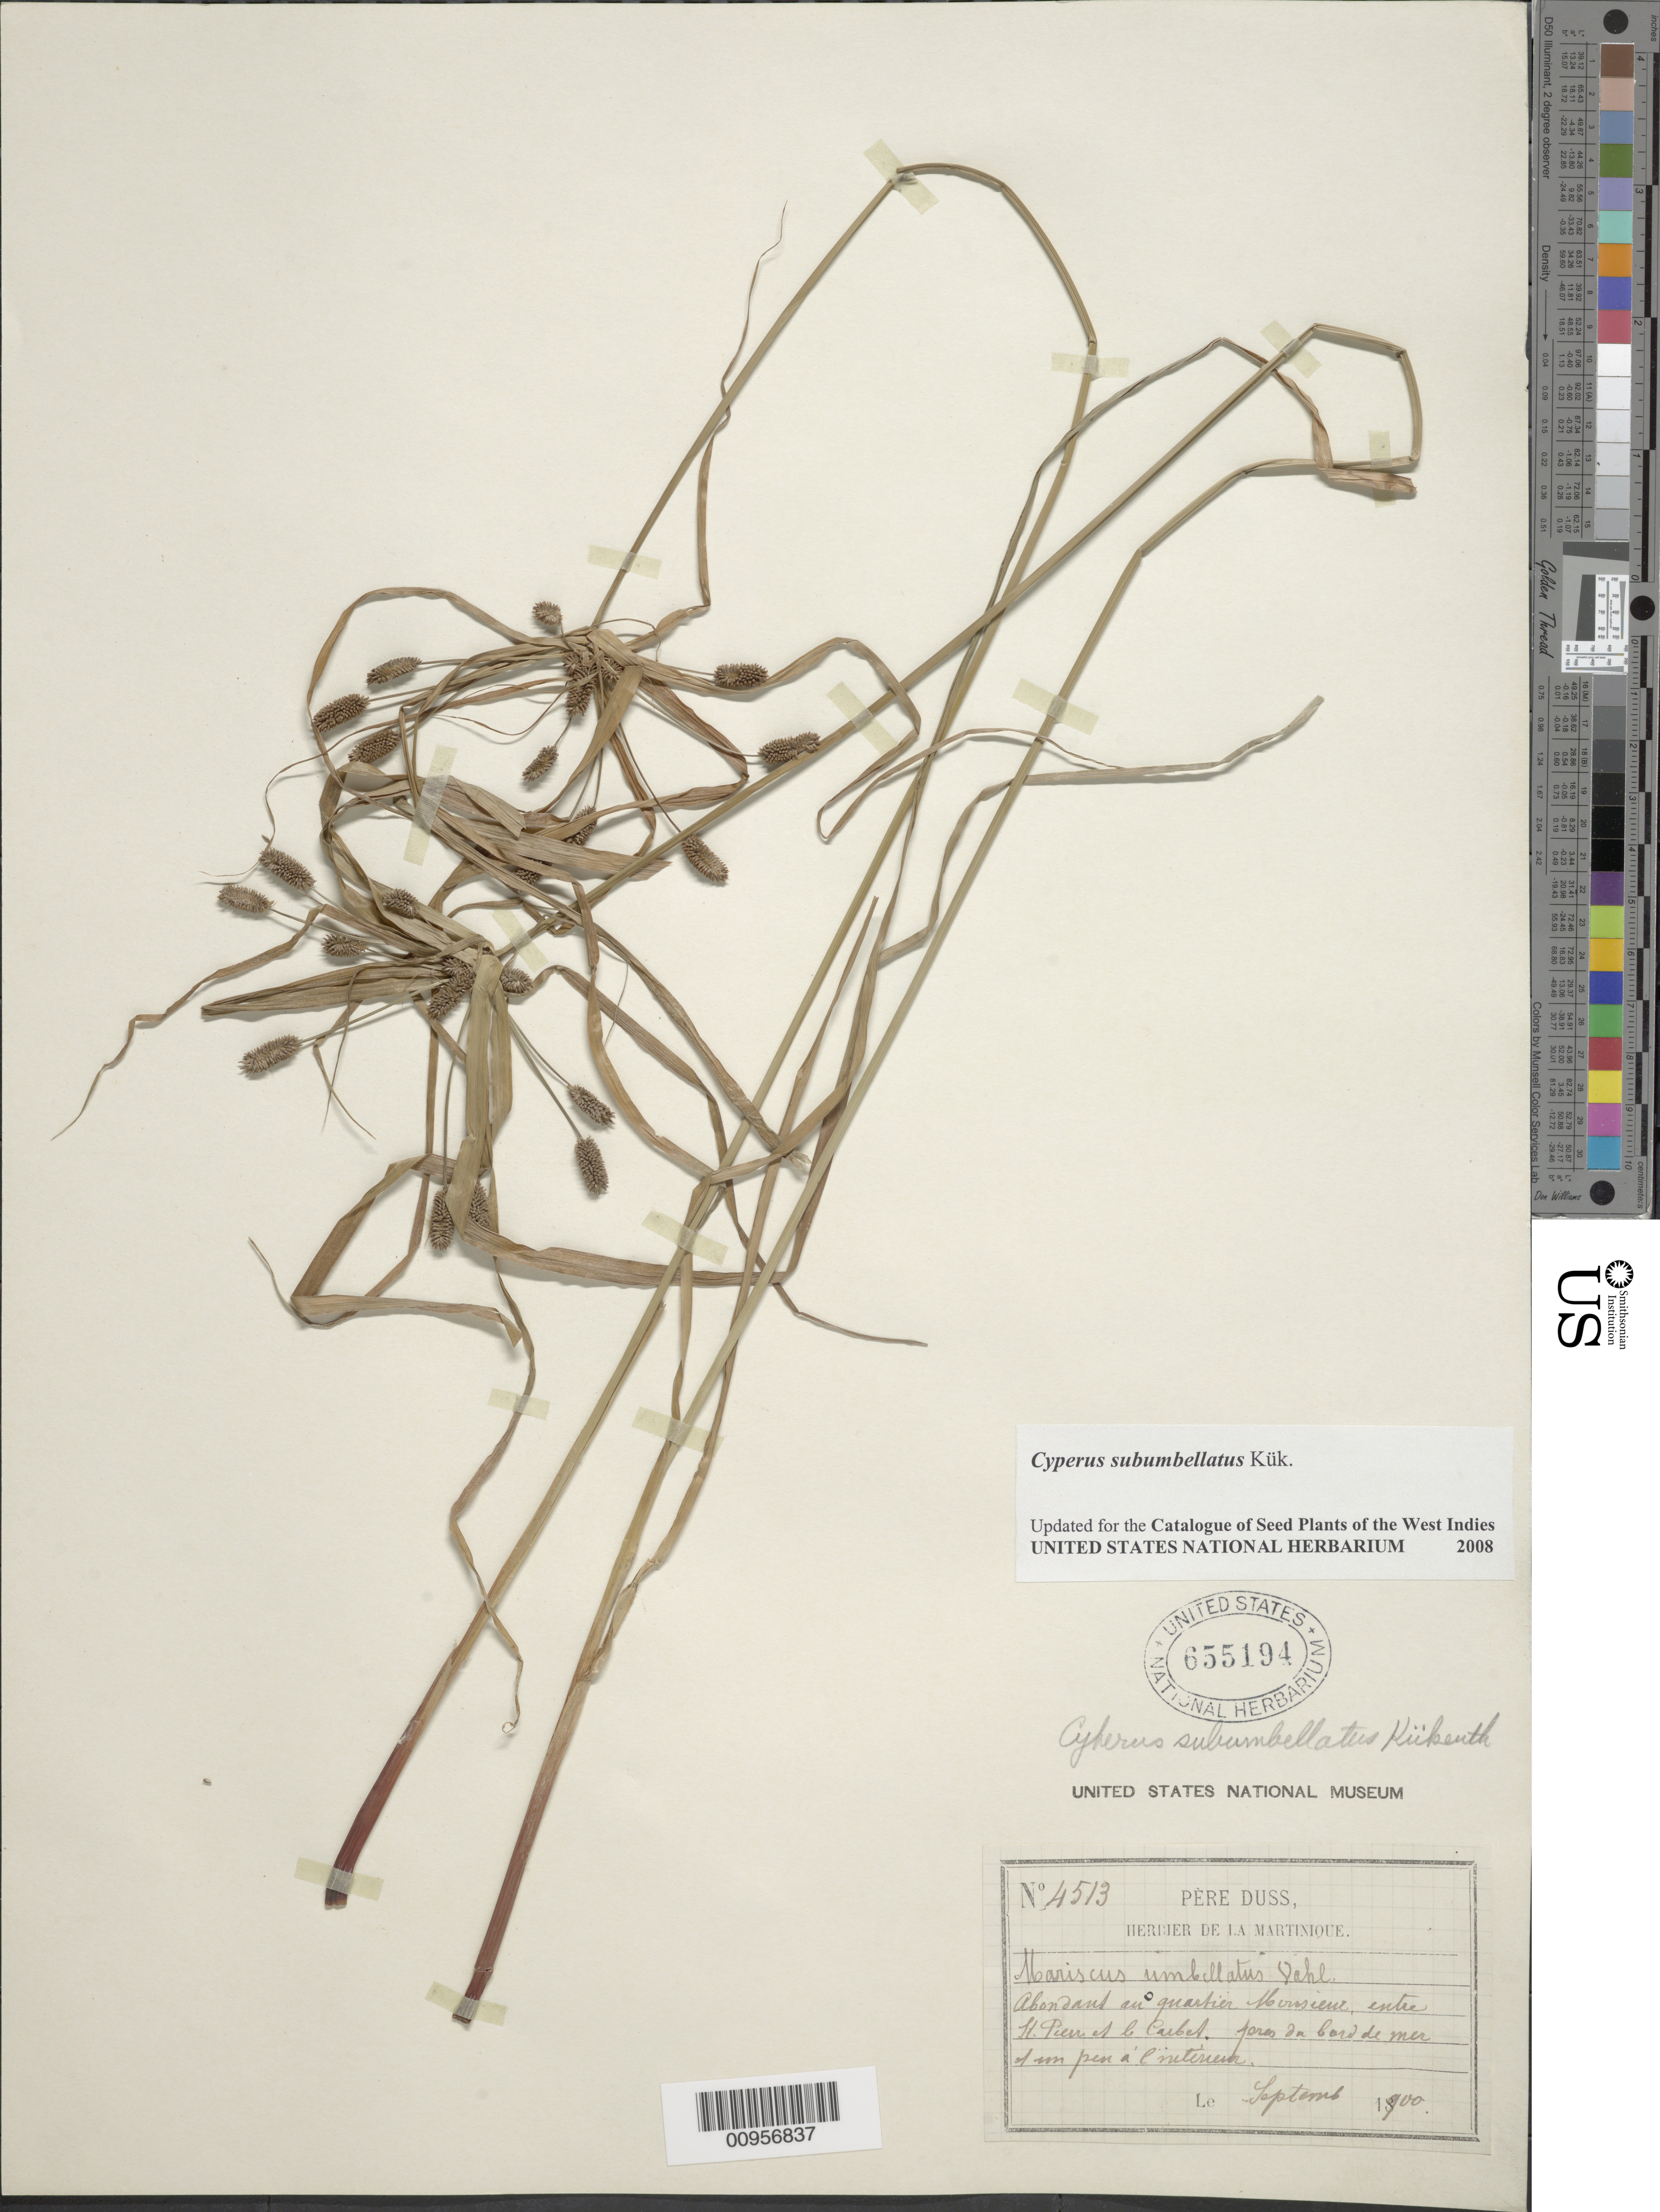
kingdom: Plantae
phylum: Tracheophyta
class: Liliopsida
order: Poales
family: Cyperaceae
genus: Cyperus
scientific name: Cyperus subumbellatus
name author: Kük.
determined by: Strong, M. T., (US), Smithsonian Institution - National Museum of Natural History (UNITED STATES)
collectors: Père Duss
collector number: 4513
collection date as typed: Sep 1900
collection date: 1900-09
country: Martinique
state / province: Saint-Pierre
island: Martinique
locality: Au quartier "Mausient" entre St. Pierre et le Carbet, "pres de bord de mer et un pen a l'interieur"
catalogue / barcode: US 655194